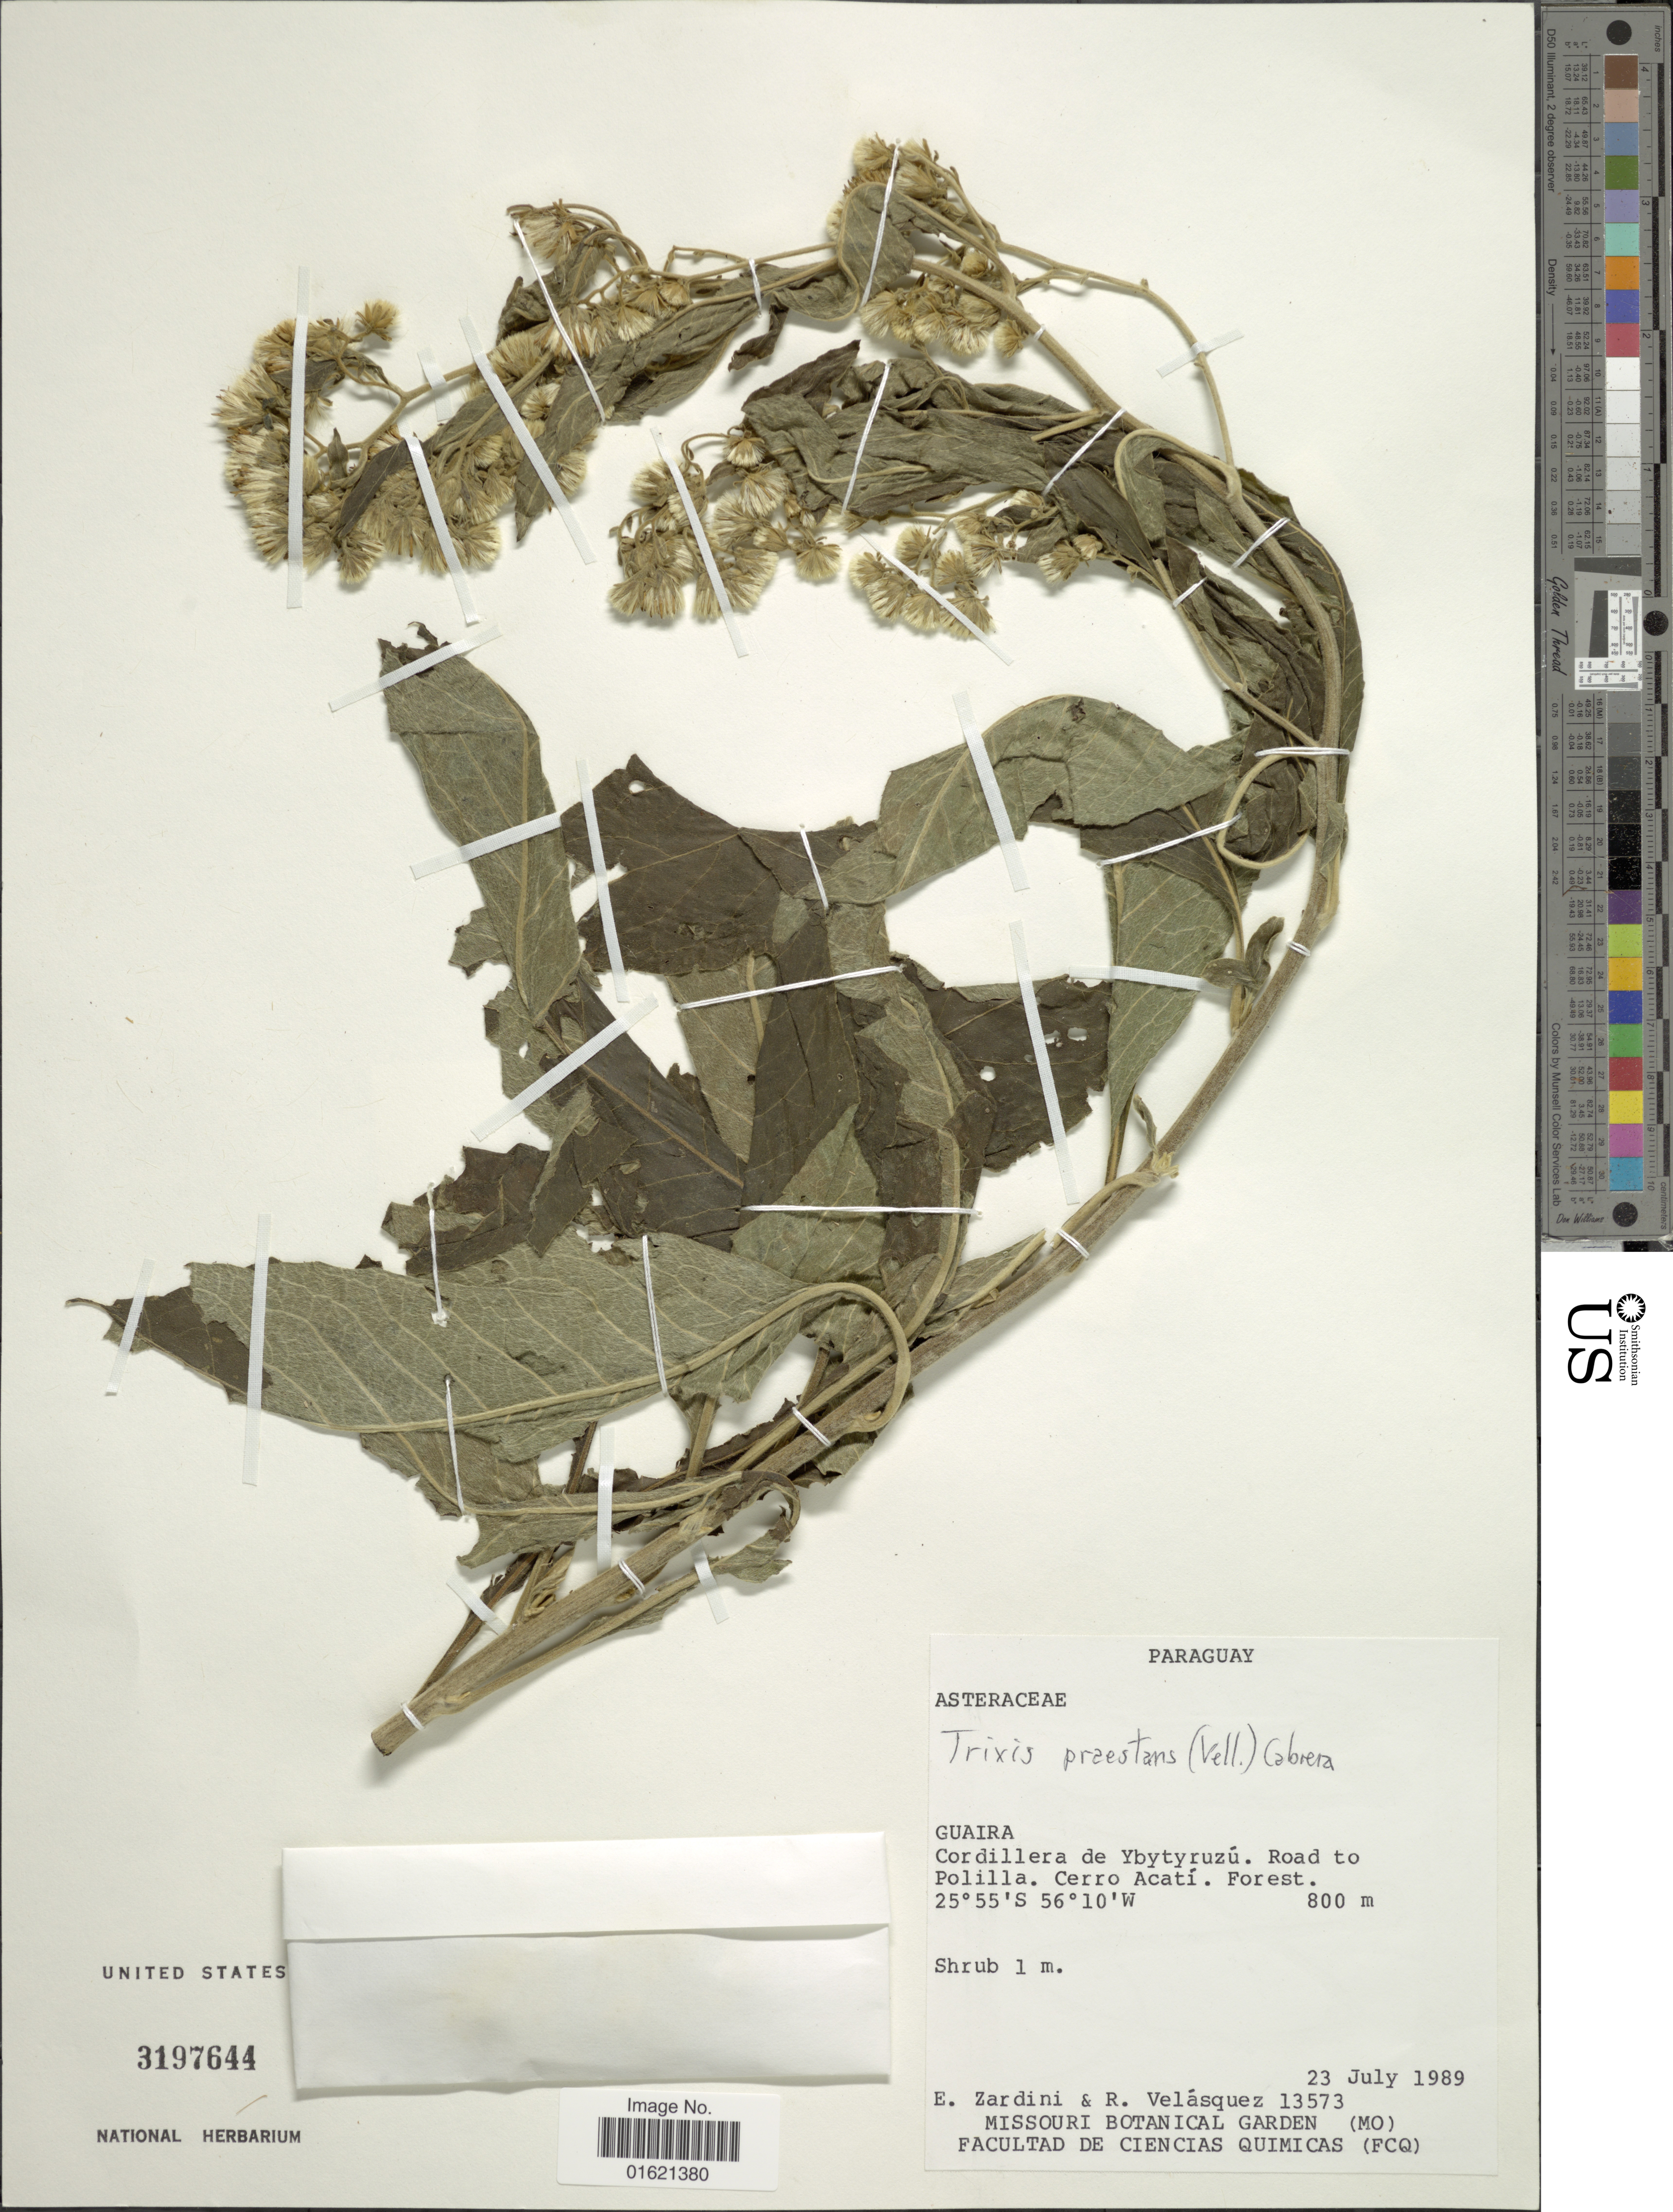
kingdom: Plantae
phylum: Tracheophyta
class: Magnoliopsida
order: Asterales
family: Asteraceae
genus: Trixis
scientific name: Trixis praestans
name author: (Vell.) Cabrera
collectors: E. M. Zardini & R. Velásquez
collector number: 13573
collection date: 1989-07-23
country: Paraguay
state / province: Guaira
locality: Cordillera de Ybytyruzu. Road to Polilla. Cerro Acati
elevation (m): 800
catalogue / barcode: US 3197644